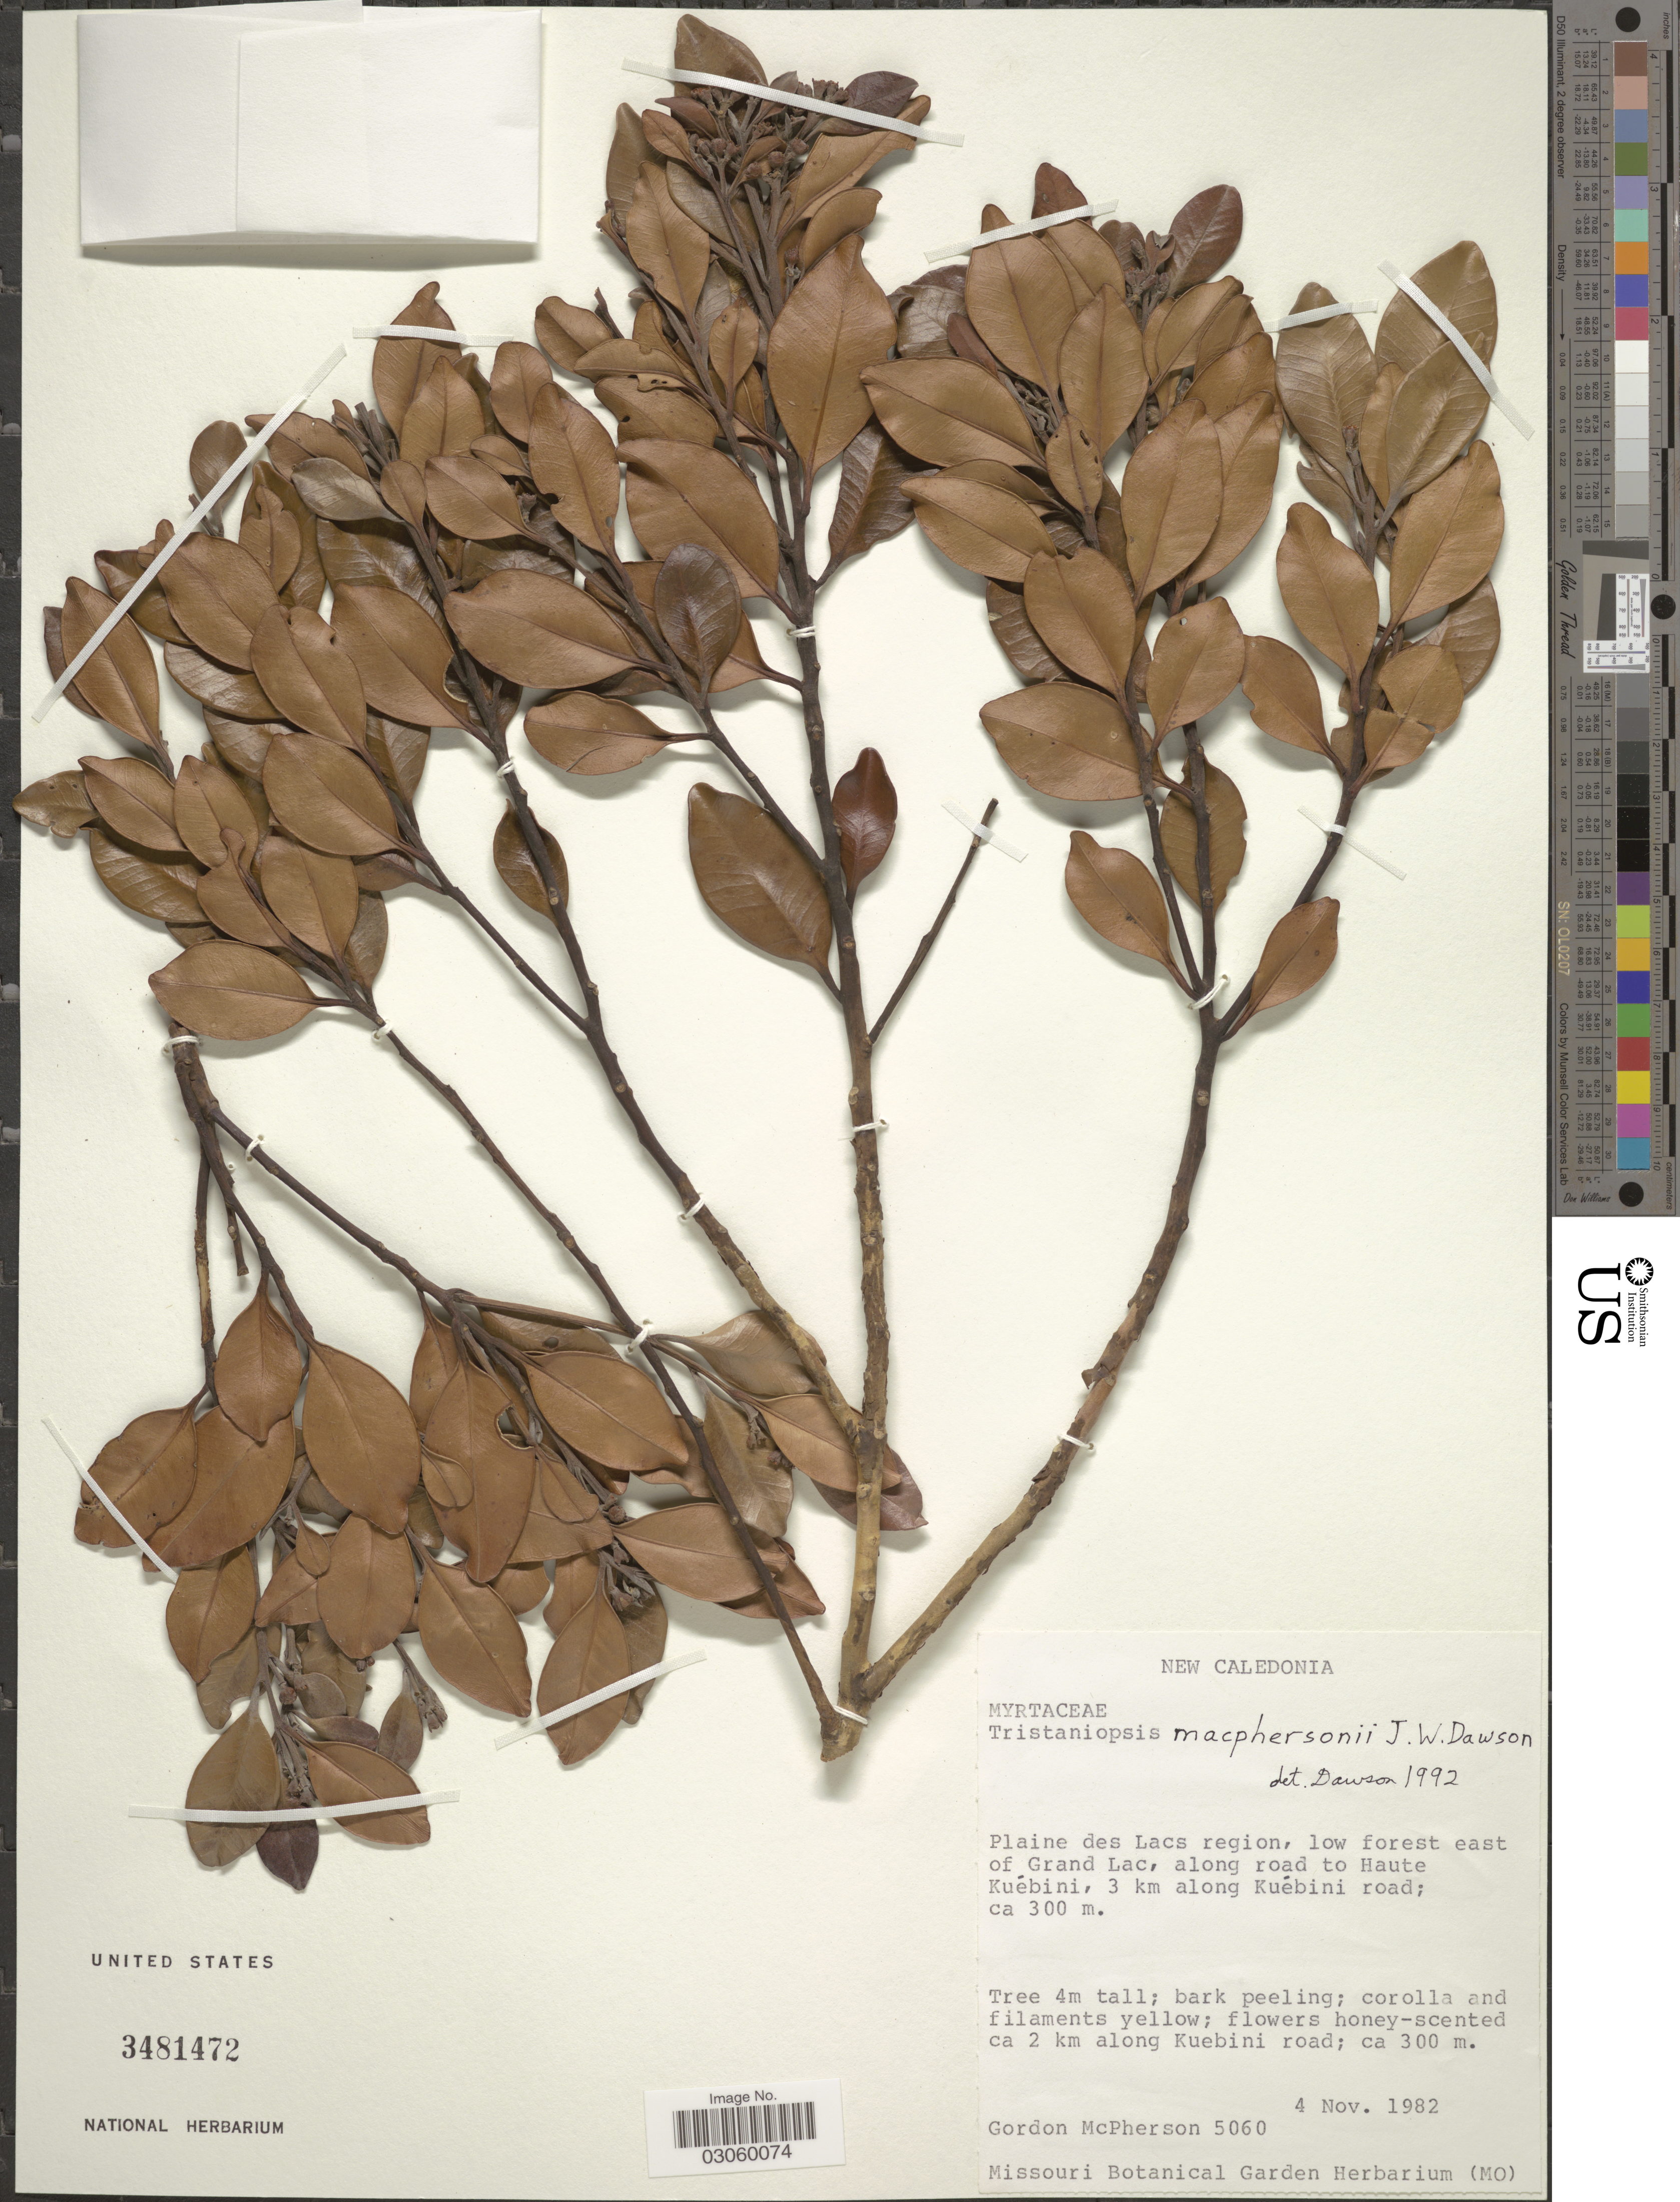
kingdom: Plantae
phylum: Tracheophyta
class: Magnoliopsida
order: Myrtales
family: Myrtaceae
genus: Tristaniopsis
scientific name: Tristaniopsis macphersonii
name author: J.W. Dawson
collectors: G. D. McPherson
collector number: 5060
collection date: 1982-11-04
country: New Caledonia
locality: Plaine des Lacs region, low forest east of Grand Lac, along road to Haute Kuébini, 3 km along Kuébini road.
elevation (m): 300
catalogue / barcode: US 3481472